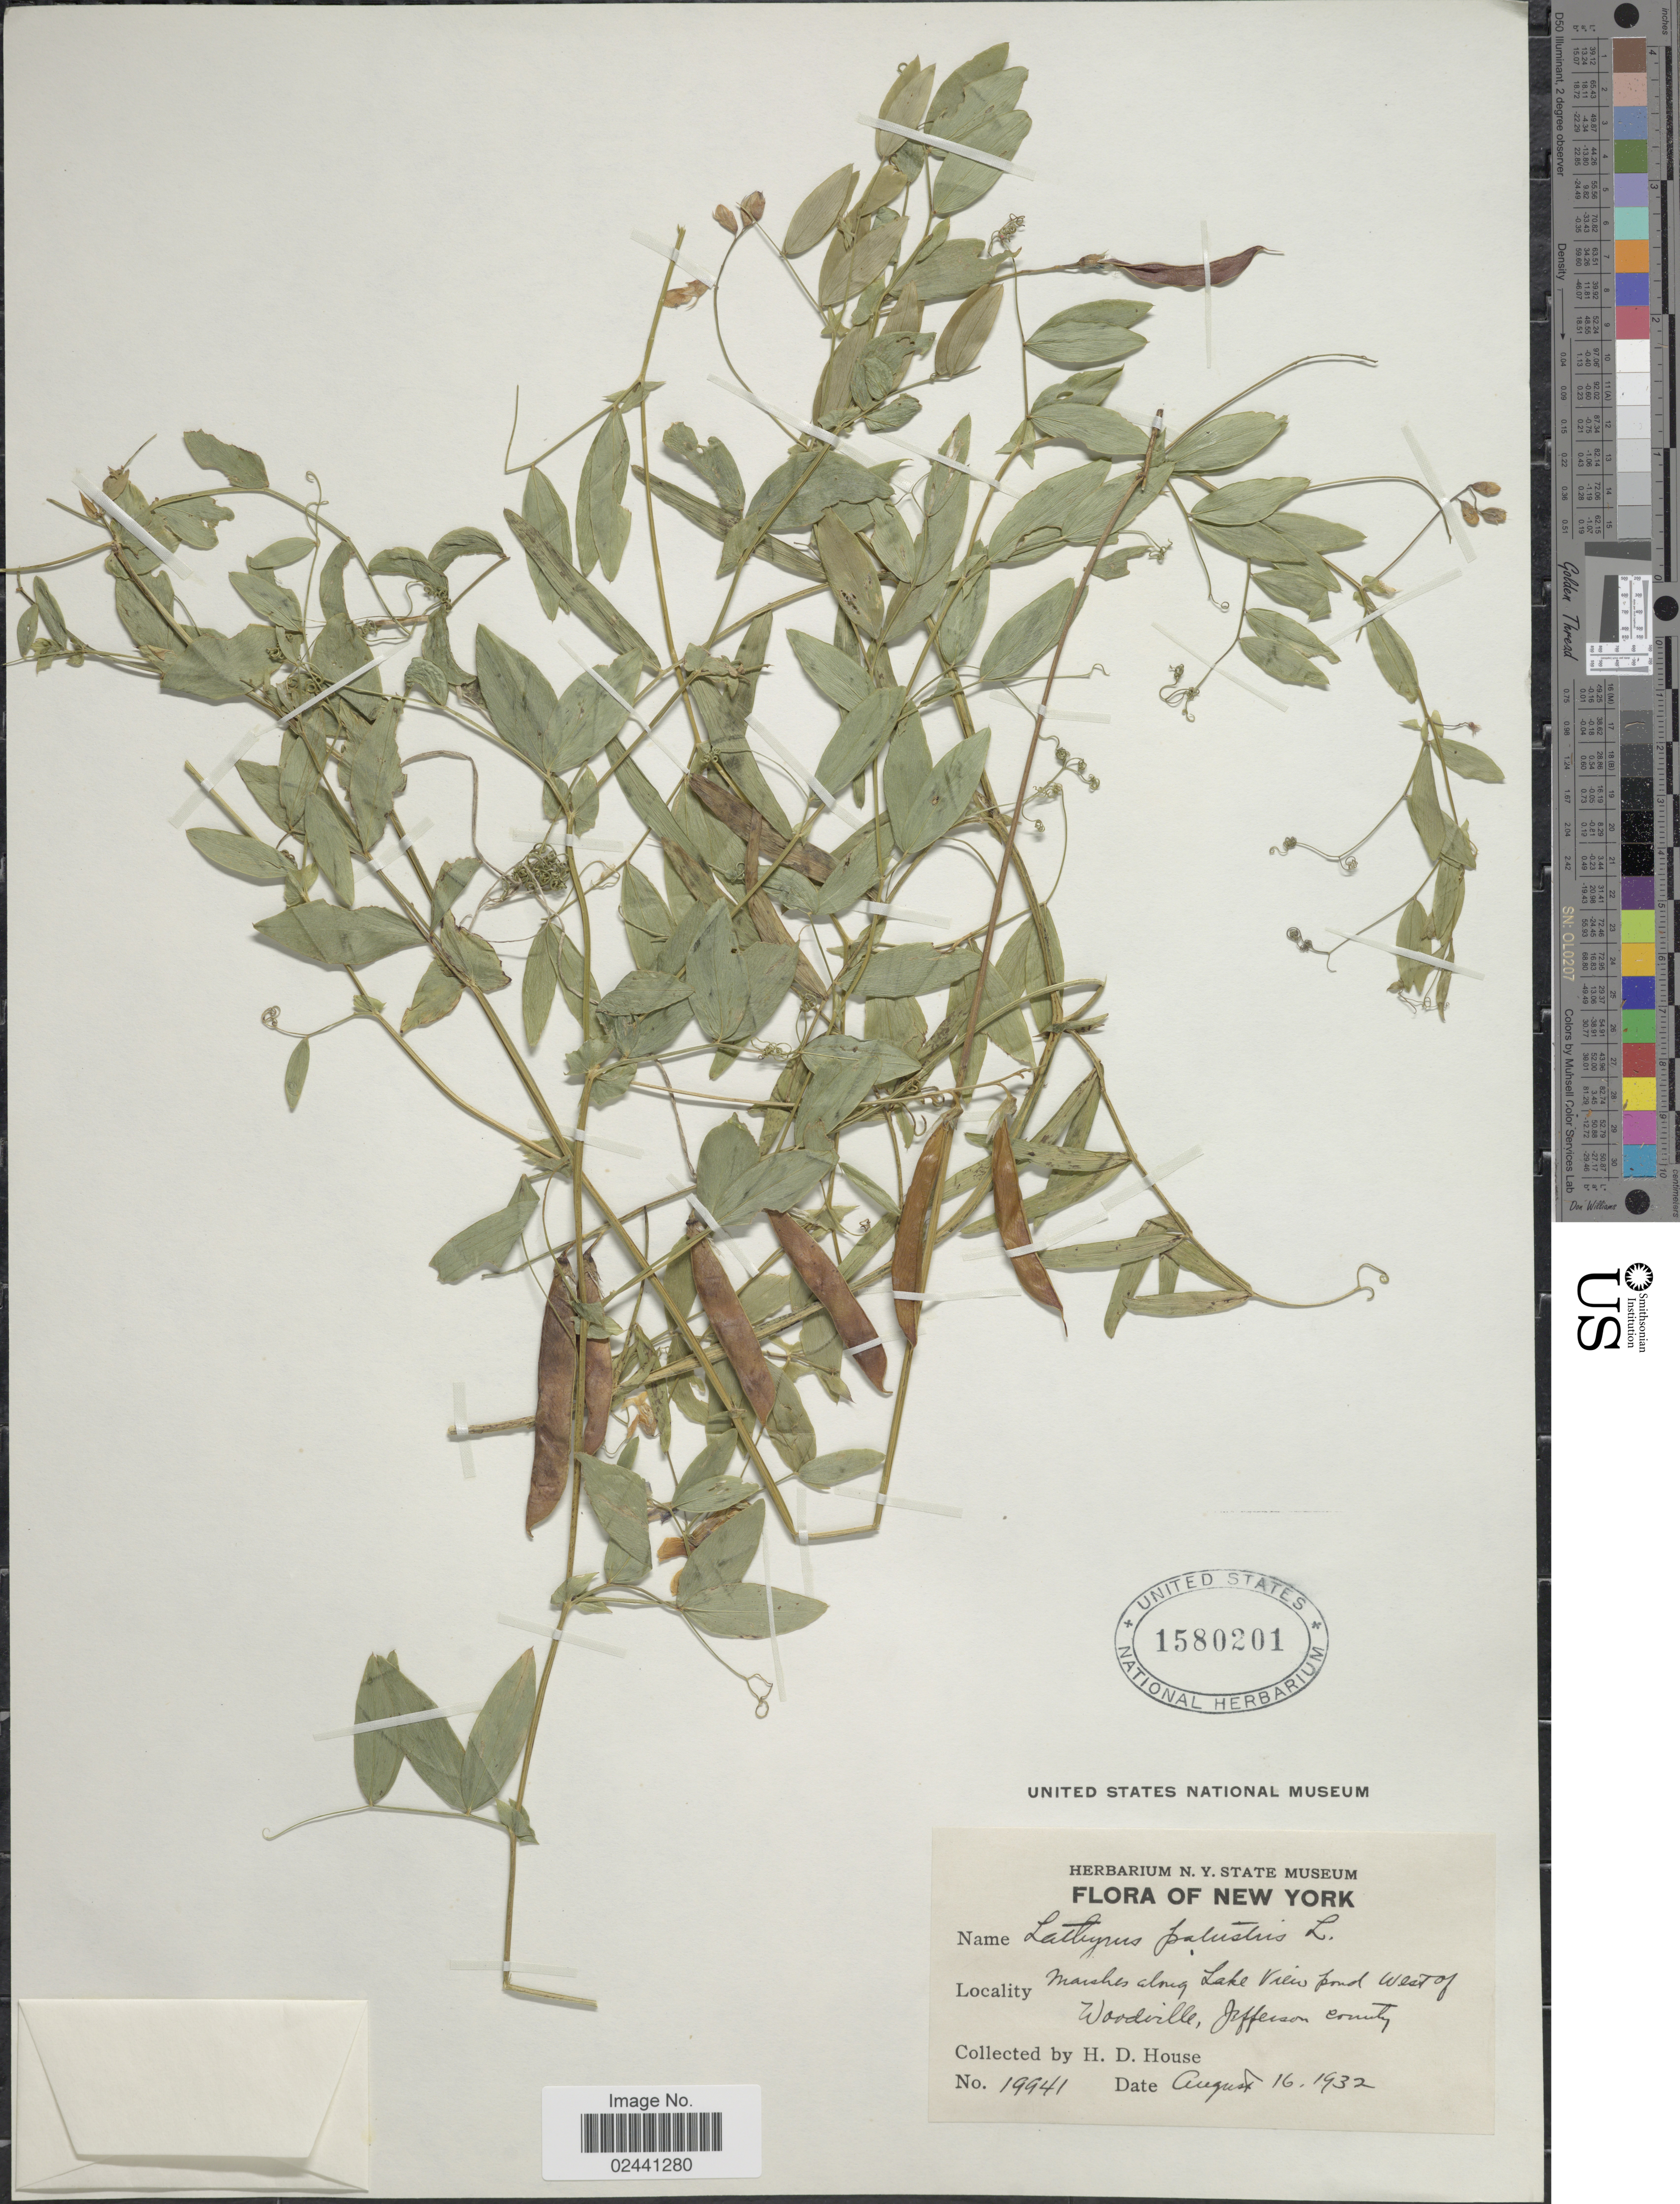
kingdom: Plantae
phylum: Tracheophyta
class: Magnoliopsida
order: Fabales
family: Fabaceae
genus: Lathyrus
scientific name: Lathyrus palustris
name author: L.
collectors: H. D. House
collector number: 19941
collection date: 1932-08-16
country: United States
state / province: New York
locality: Marshes along Lake View Pond West of Woodville, Jefferson County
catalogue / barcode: US 1580201